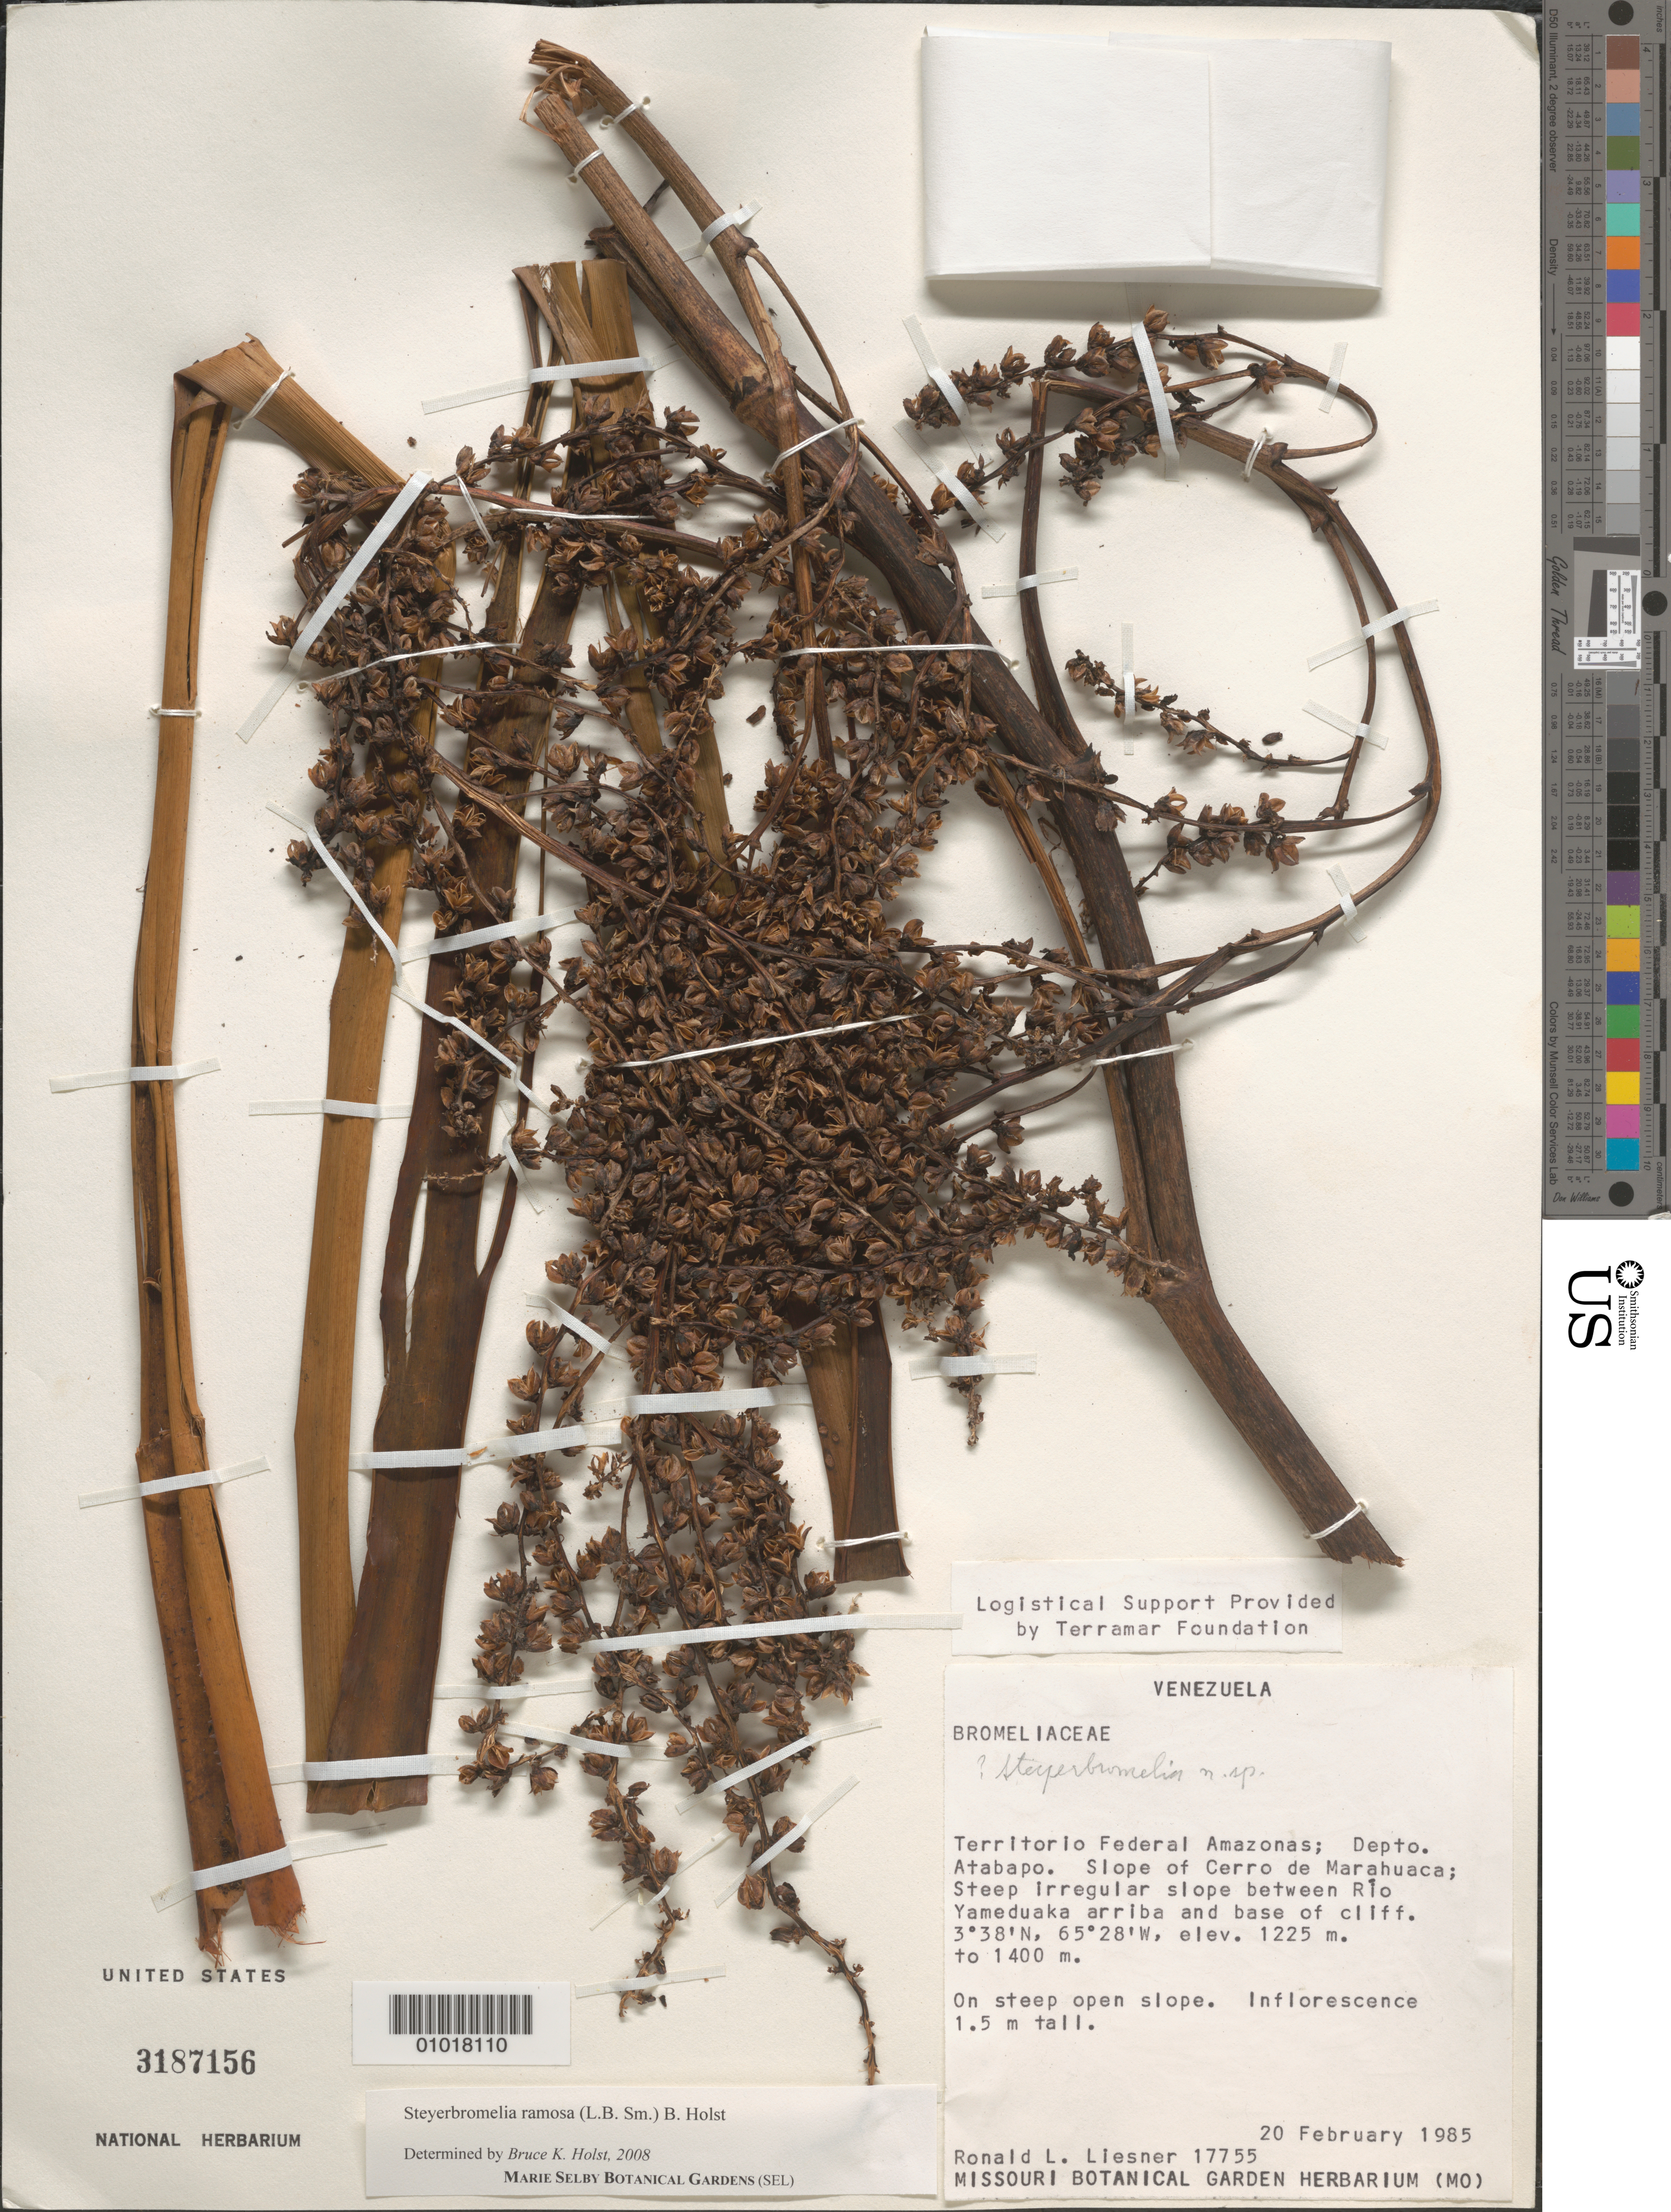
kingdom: Plantae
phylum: Tracheophyta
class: Liliopsida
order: Poales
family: Bromeliaceae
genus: Steyerbromelia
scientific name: Steyerbromelia ramosa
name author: (L.B. Sm.) B. Holst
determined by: Holst, Bruce K.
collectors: R. L. Liesner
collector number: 17755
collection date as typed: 20-Feb-85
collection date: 1985-02-20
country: Venezuela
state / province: Amazonas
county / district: Atabapo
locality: Cerro de Marahuaca slope, between Río Yameduaka arriba and base of cliff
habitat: Steep irregular slope; on steep open slope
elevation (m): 1225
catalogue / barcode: US 3187156